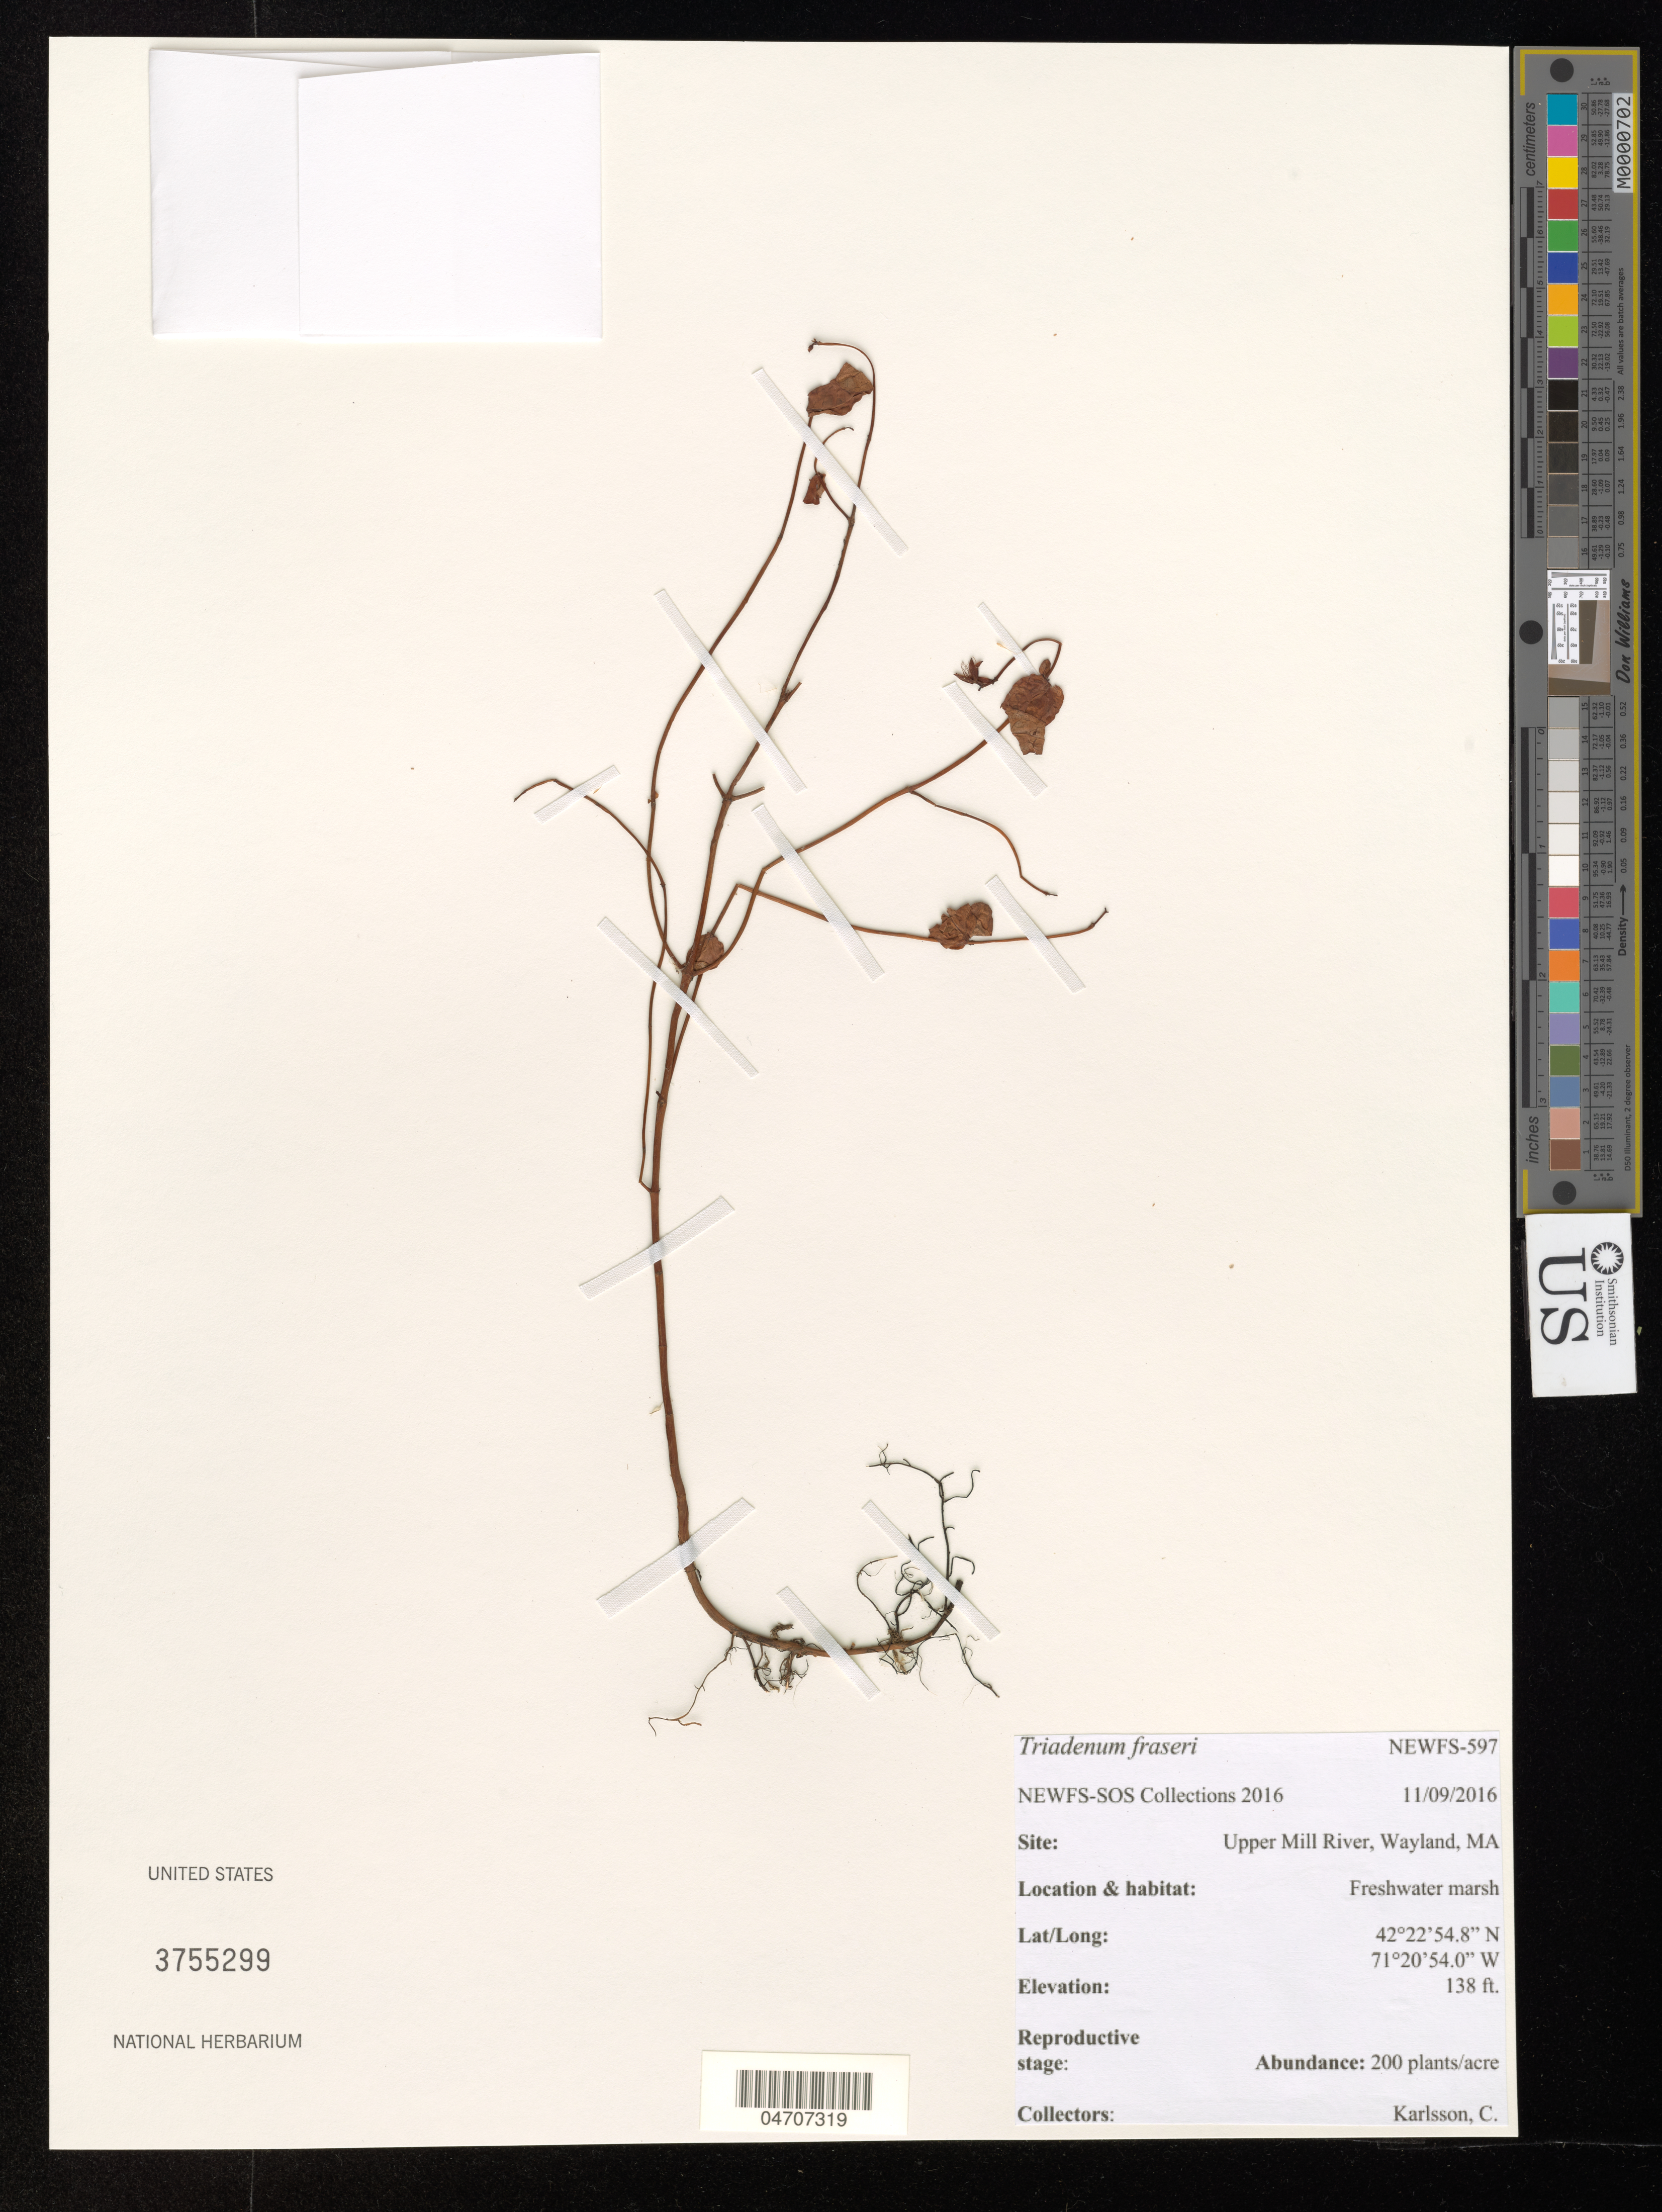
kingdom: Plantae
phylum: Tracheophyta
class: Magnoliopsida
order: Malpighiales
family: Hypericaceae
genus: Triadenum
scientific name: Triadenum fraseri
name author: (Spach) Gleason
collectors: C. Karlsson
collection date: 2016-11-09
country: United States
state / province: Massachusetts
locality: Site: Upper Mill River, Wayland, MA.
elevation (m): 42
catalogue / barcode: US 3755299